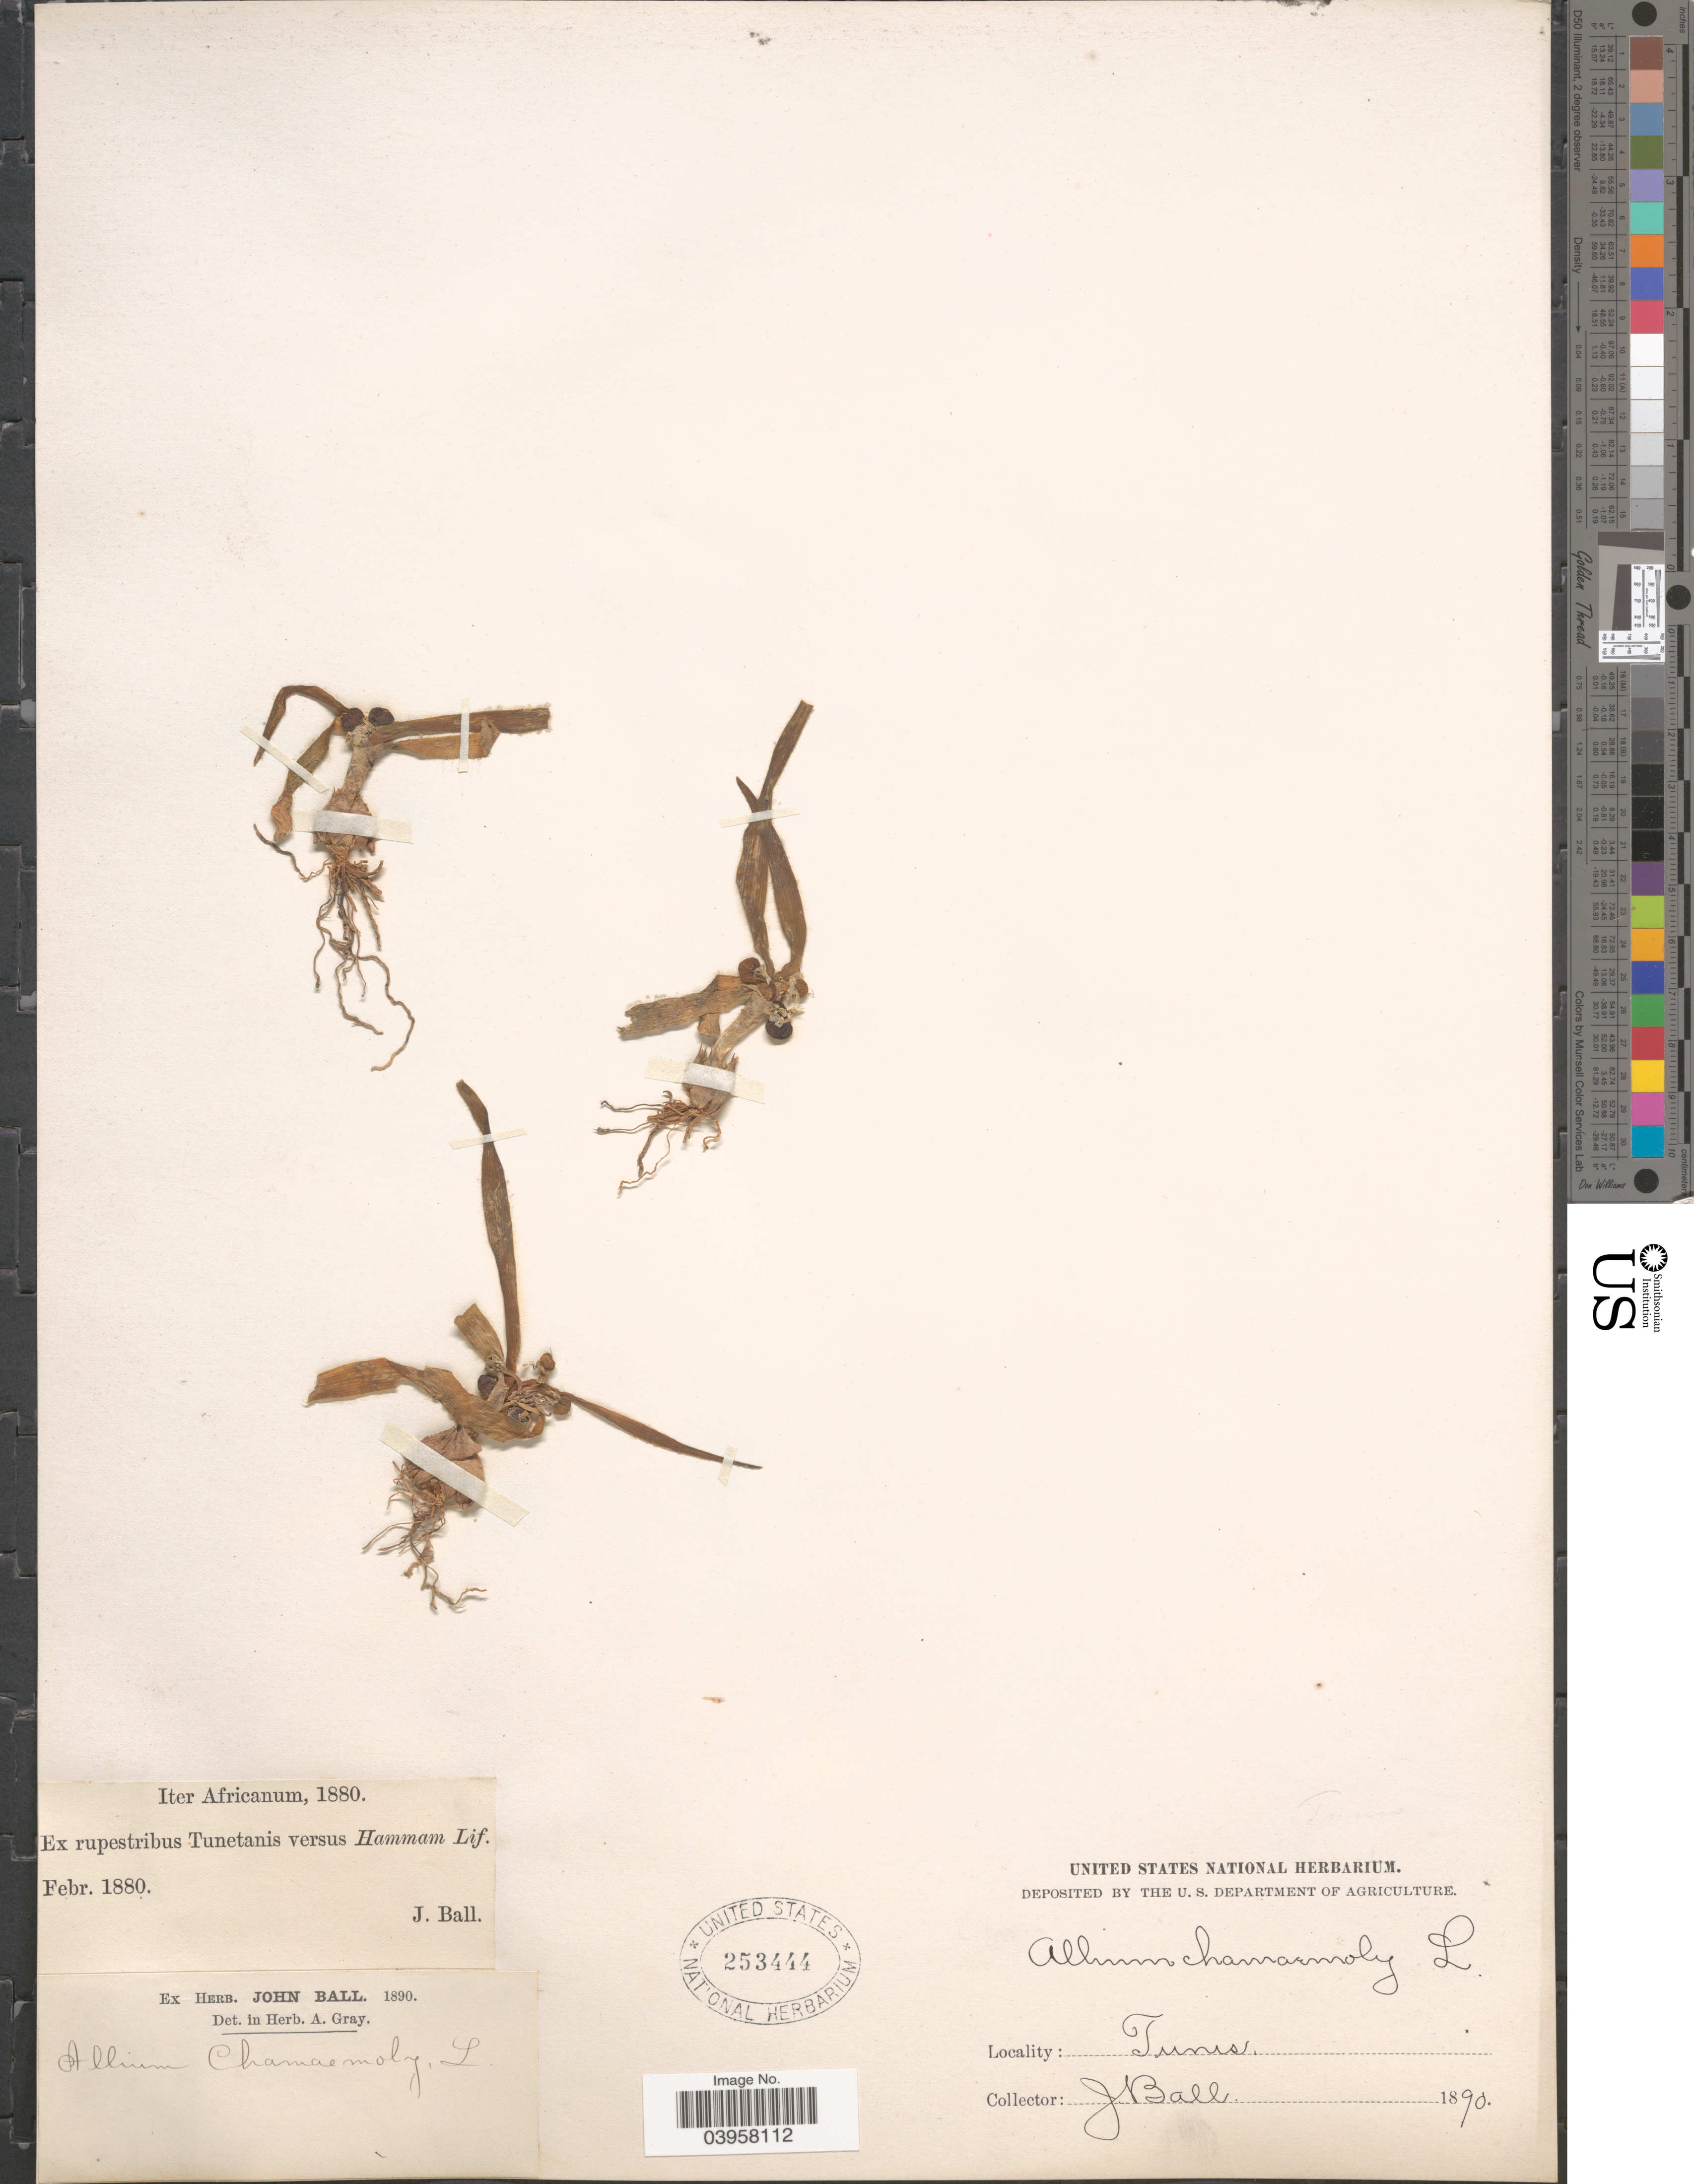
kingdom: Plantae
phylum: Tracheophyta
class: Liliopsida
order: Asparagales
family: Amaryllidaceae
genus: Allium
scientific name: Allium chamaemoly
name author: L.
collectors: J. Ball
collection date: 1880-02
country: Tunisia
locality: Iter Africanum. Ex rupestribus Tunetanis versus Hammam Lif. Tunis.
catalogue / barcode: US 253444